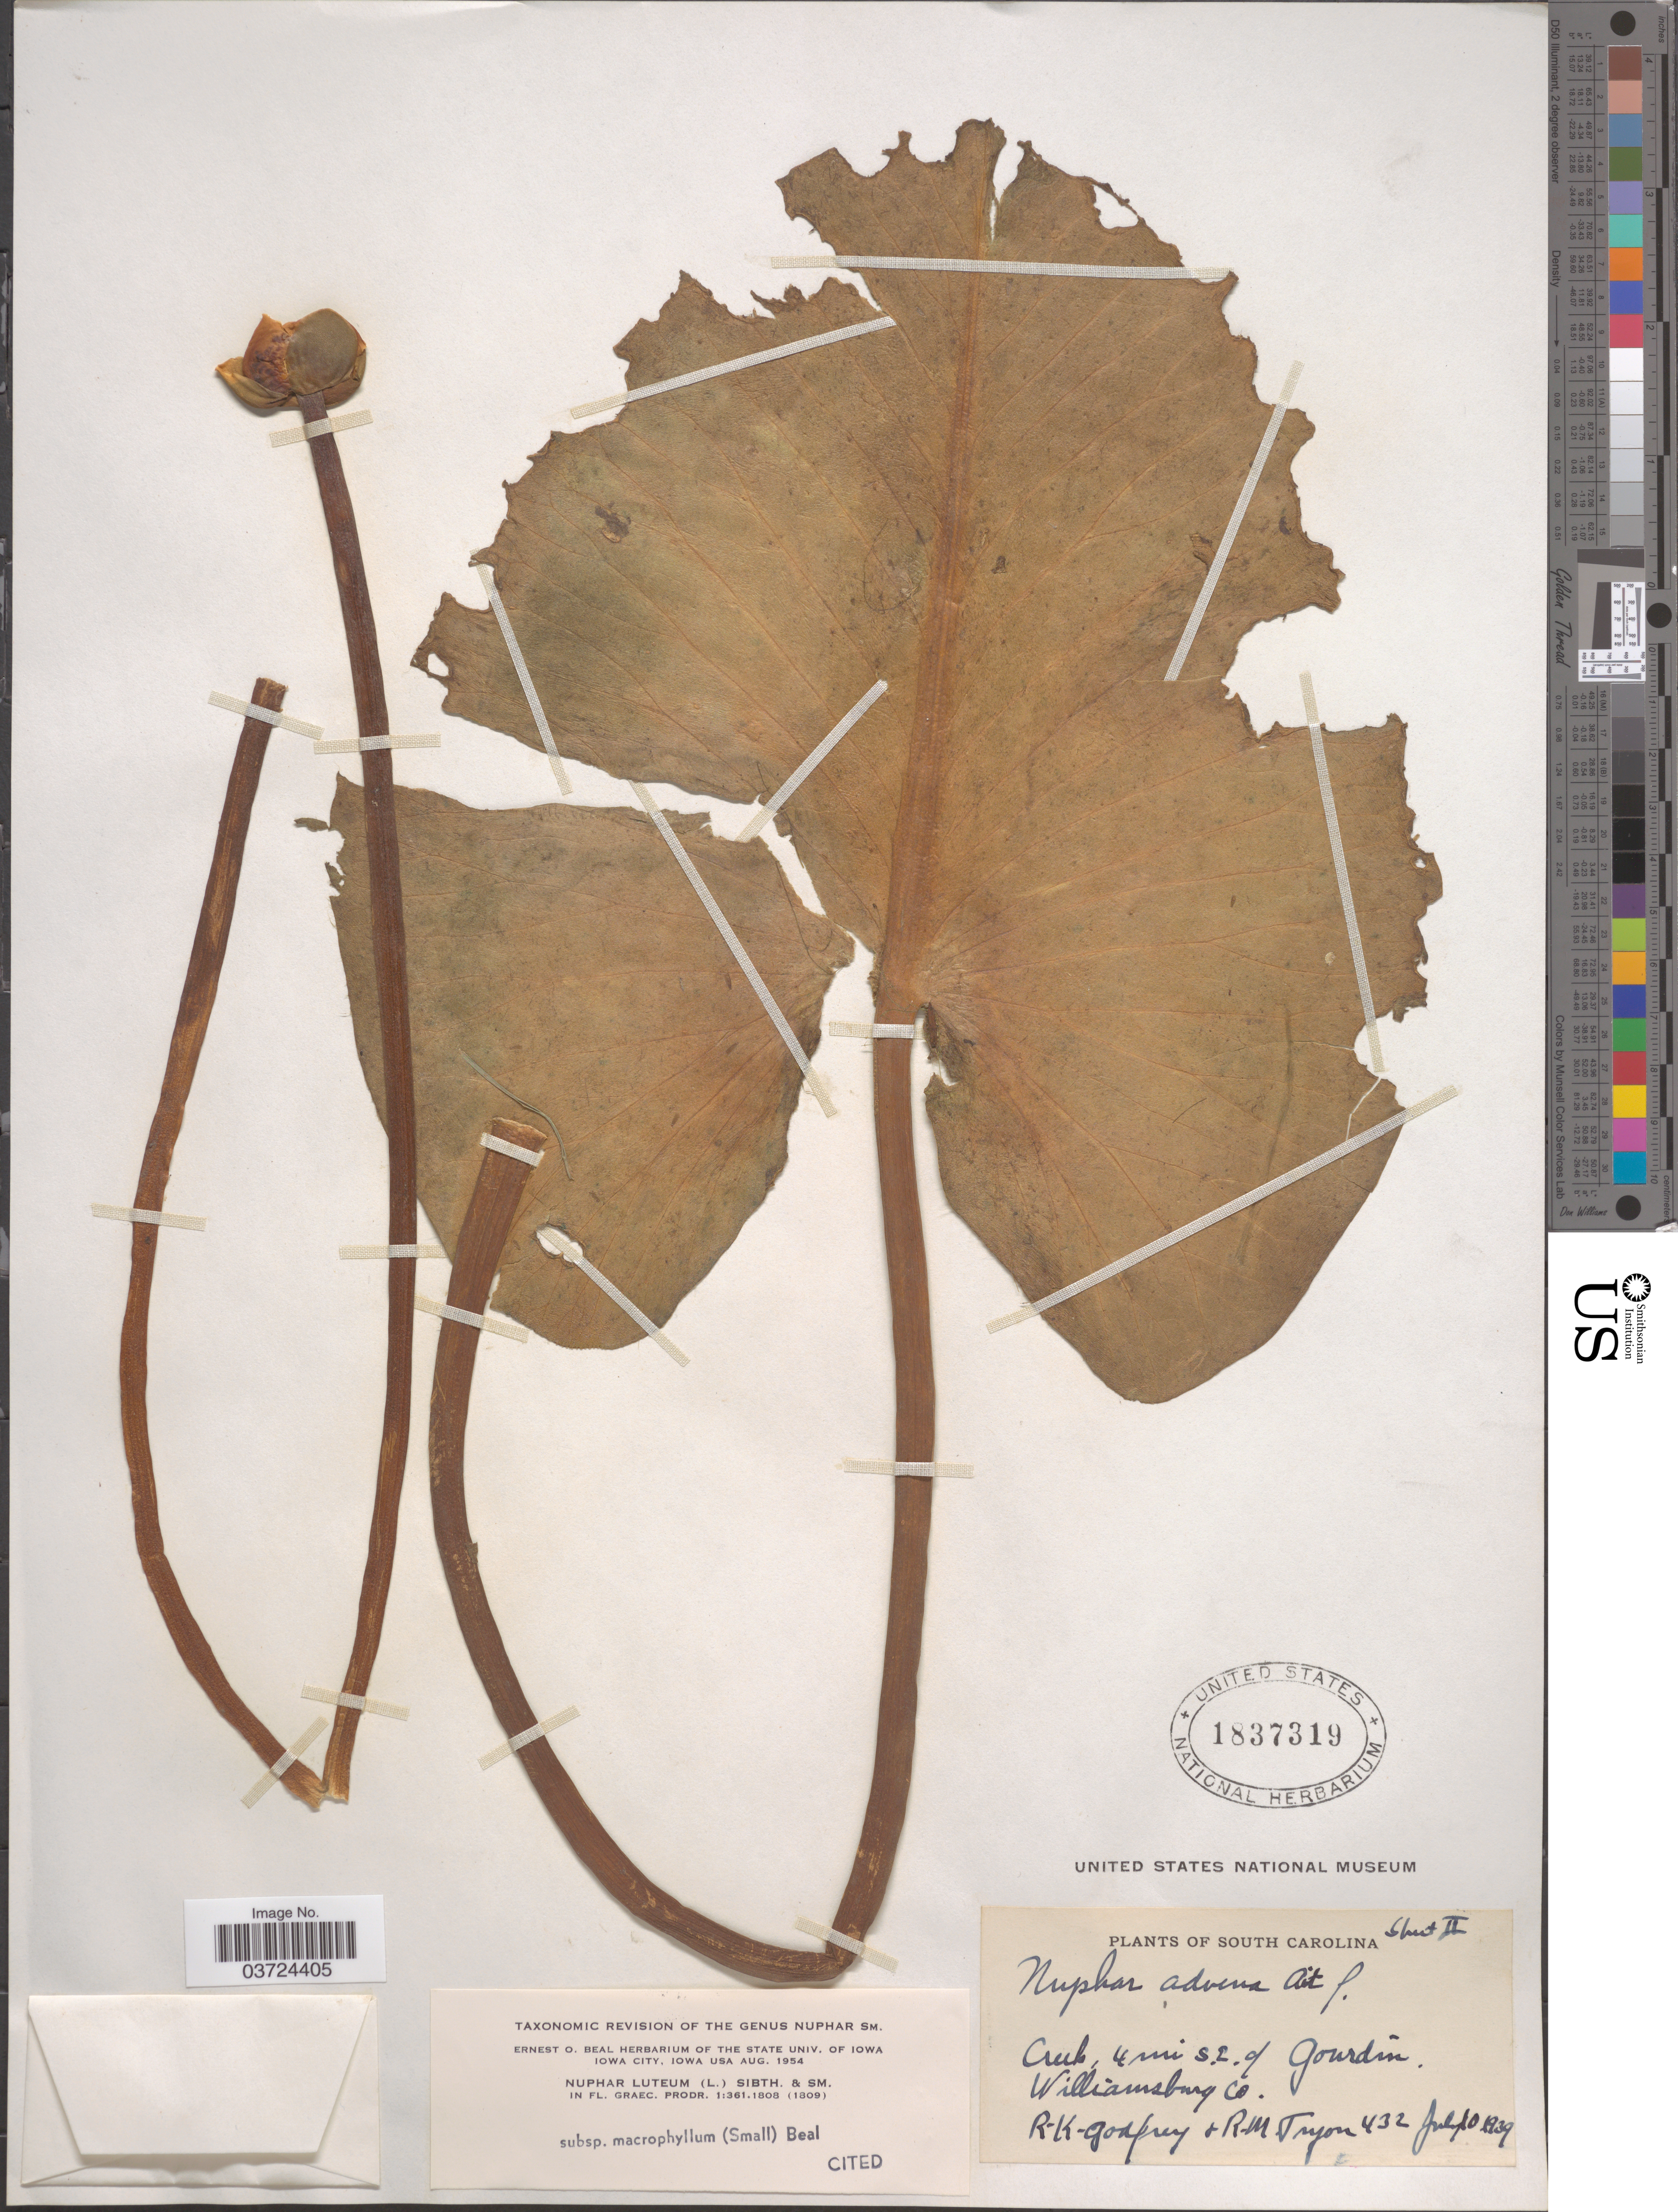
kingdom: Plantae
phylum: Tracheophyta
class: Magnoliopsida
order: Nymphaeales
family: Nymphaeaceae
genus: Nuphar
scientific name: Nuphar advena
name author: (Aiton) W.T. Aiton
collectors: R. K. Godfrey & R. Tryon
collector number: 432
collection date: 1939-07-10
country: United States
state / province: South Carolina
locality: Creek, 4 mi s. e. of Gourdin. Williamsburg Co.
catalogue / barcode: US 1837319